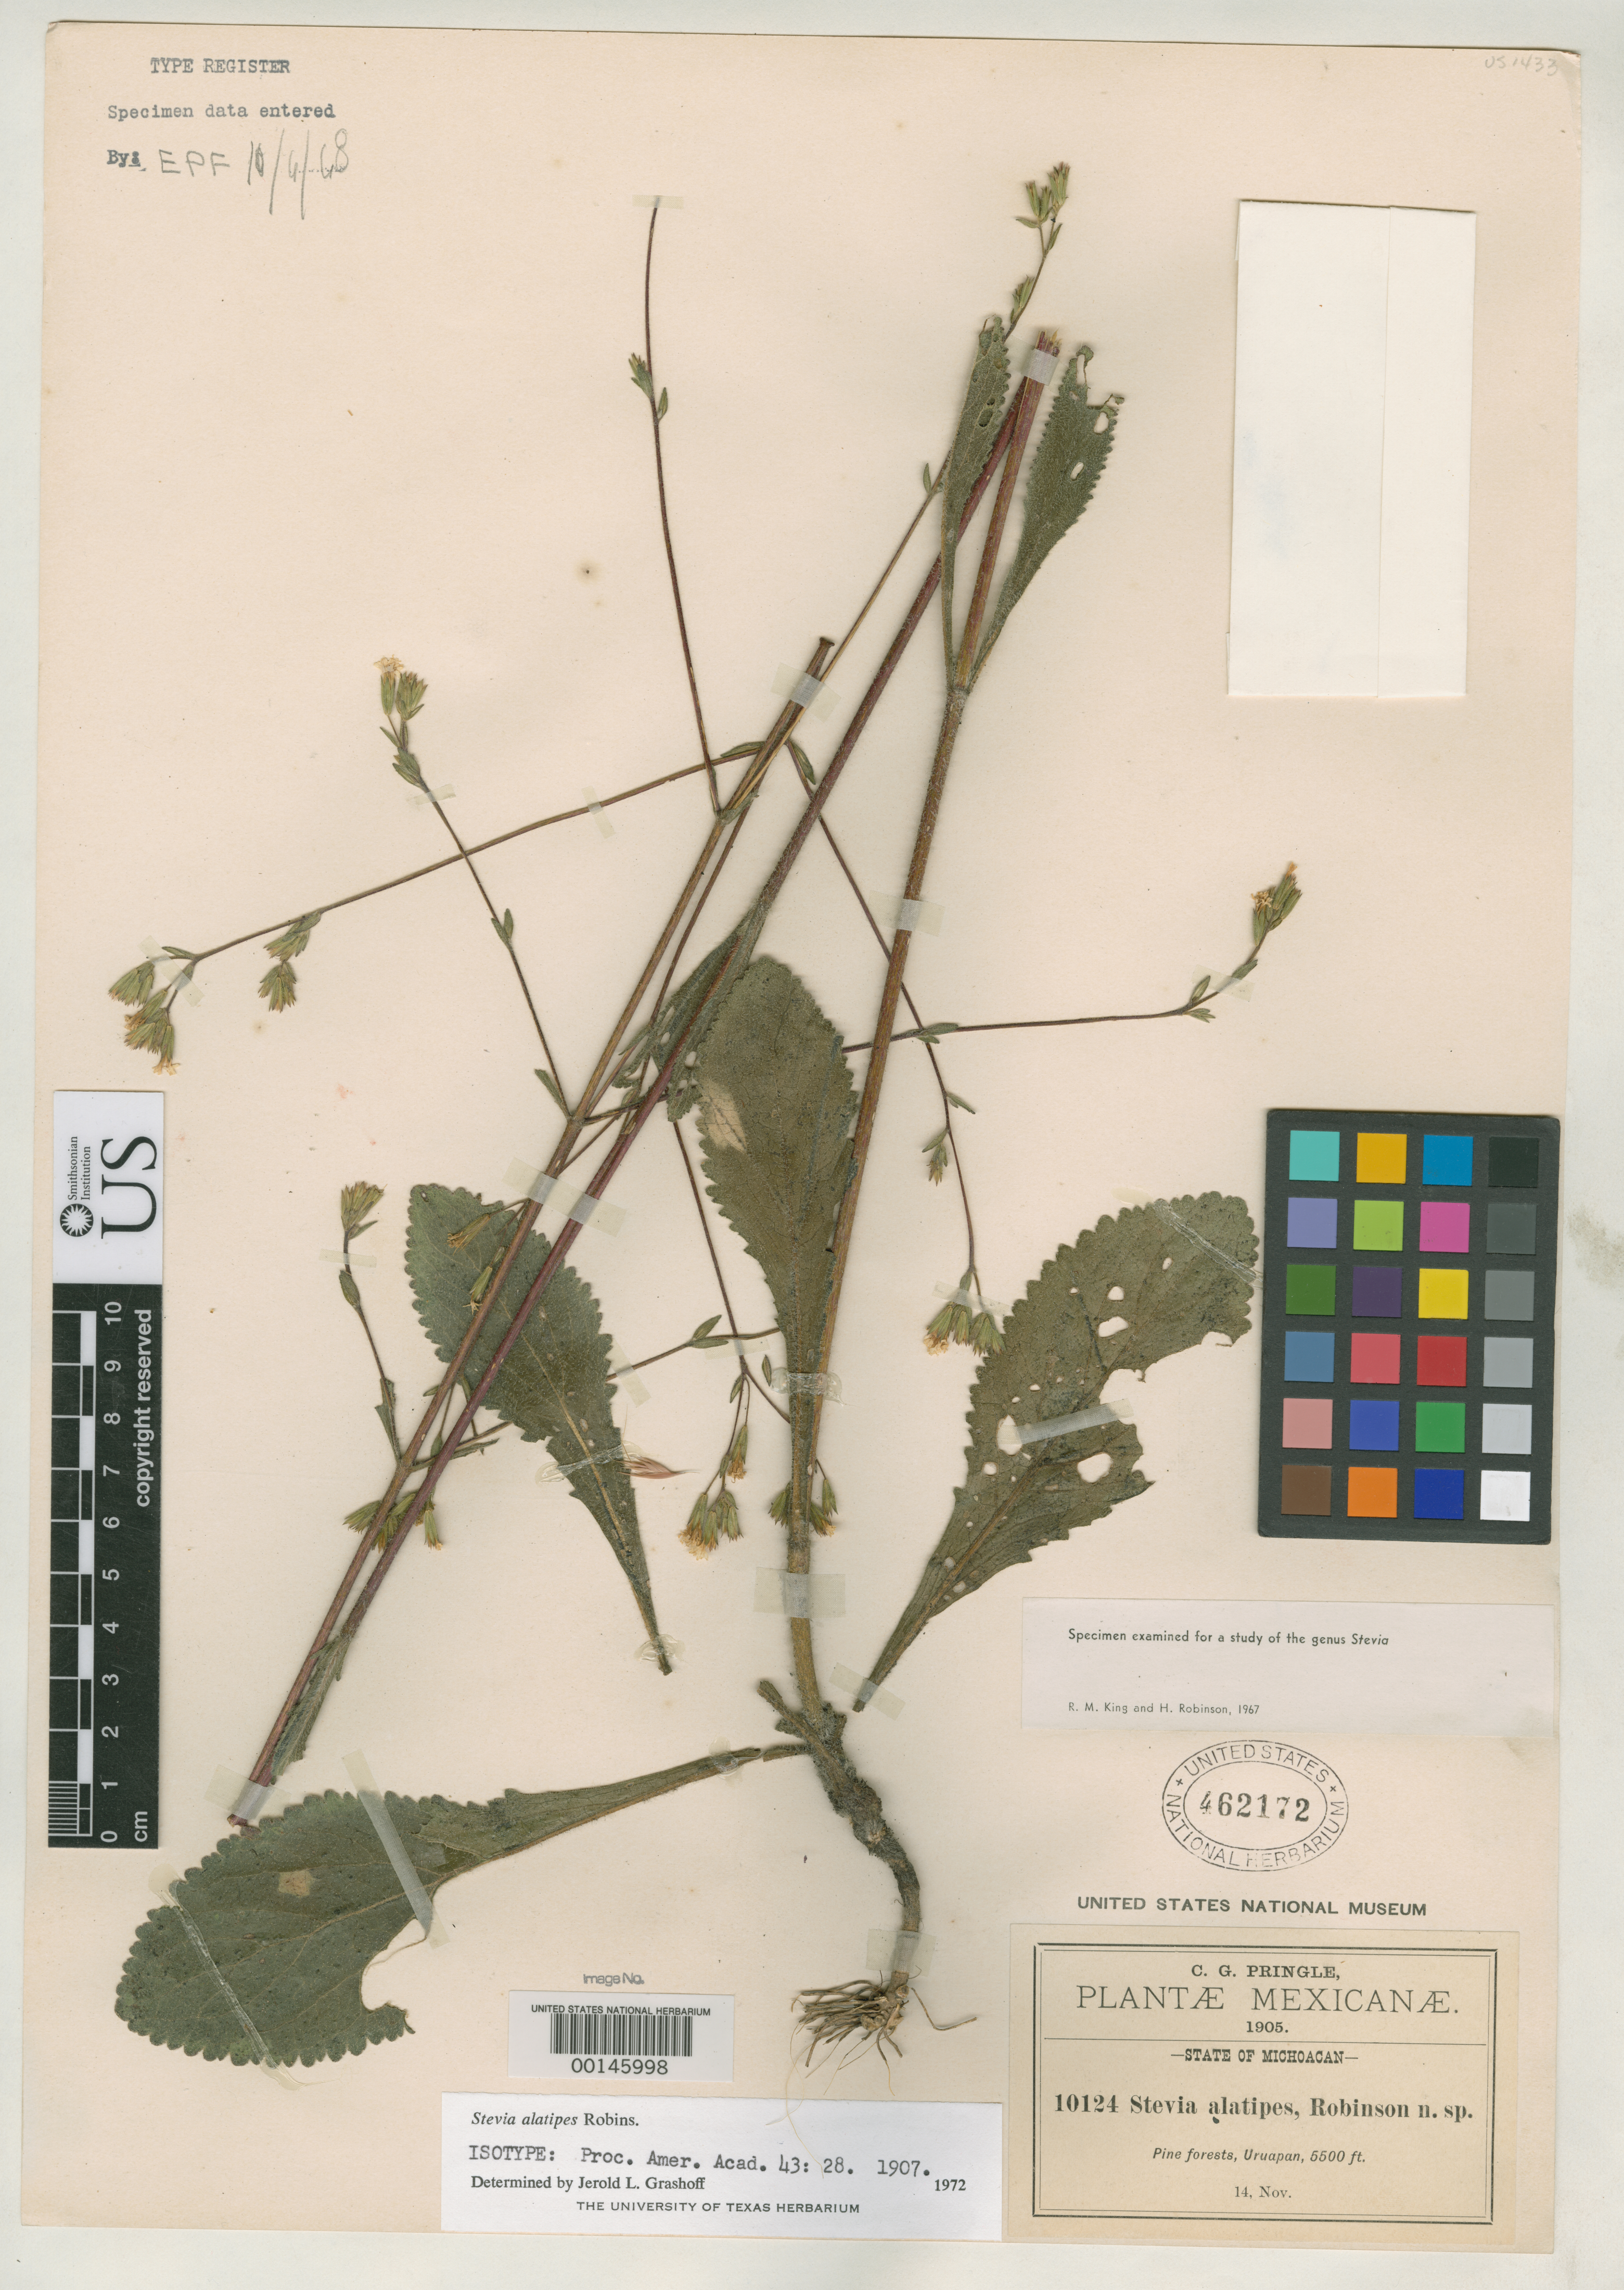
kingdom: Plantae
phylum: Tracheophyta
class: Magnoliopsida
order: Asterales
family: Asteraceae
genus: Stevia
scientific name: Stevia alatipes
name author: B.L. Rob.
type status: Isotype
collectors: C. G. Pringle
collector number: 10124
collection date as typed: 14 Nov 1905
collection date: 1905-11-14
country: Mexico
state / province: Michoacán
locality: Uruapan.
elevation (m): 1680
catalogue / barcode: US 462172